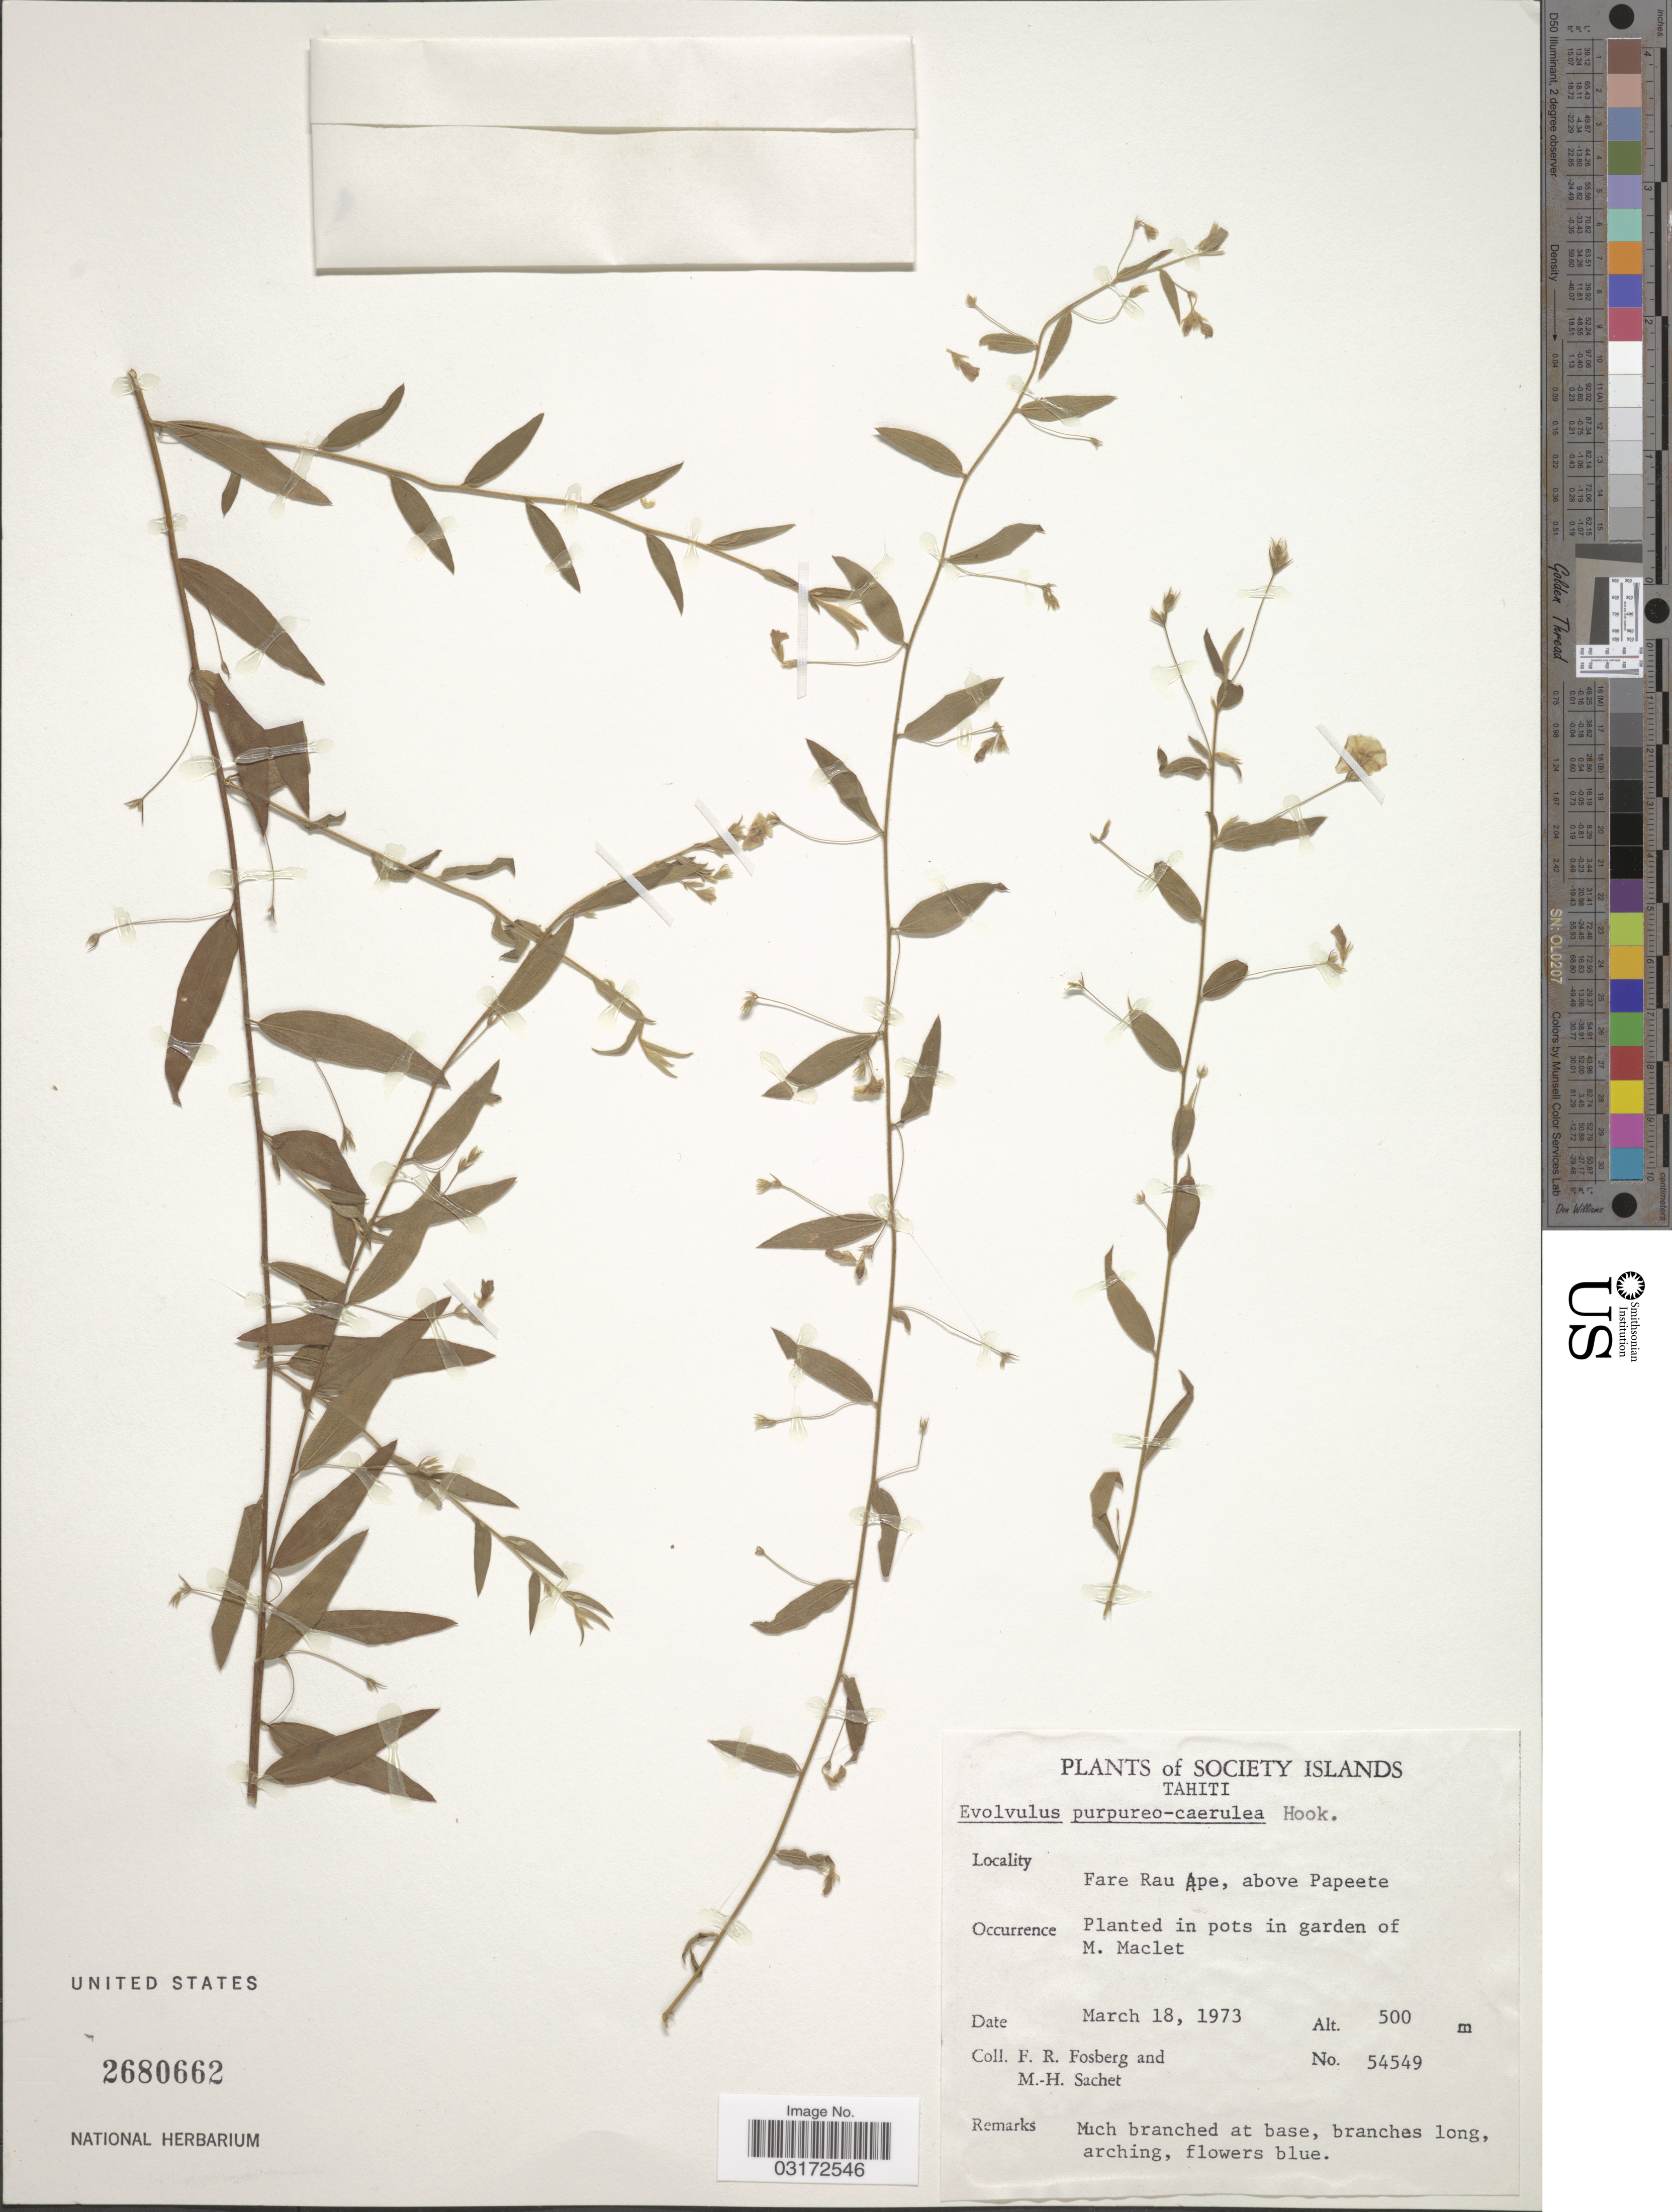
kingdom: Plantae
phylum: Tracheophyta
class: Magnoliopsida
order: Solanales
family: Convolvulaceae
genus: Evolvulus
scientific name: Evolvulus purpuro-coeruleus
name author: Hook.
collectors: F. R. Fosberg & M.-H. Sachet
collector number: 54549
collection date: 1973-03-18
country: French Polynesia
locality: Society Islands. Tahiti. Fare Rau Ape, above Papeete.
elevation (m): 500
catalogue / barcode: US 2680662